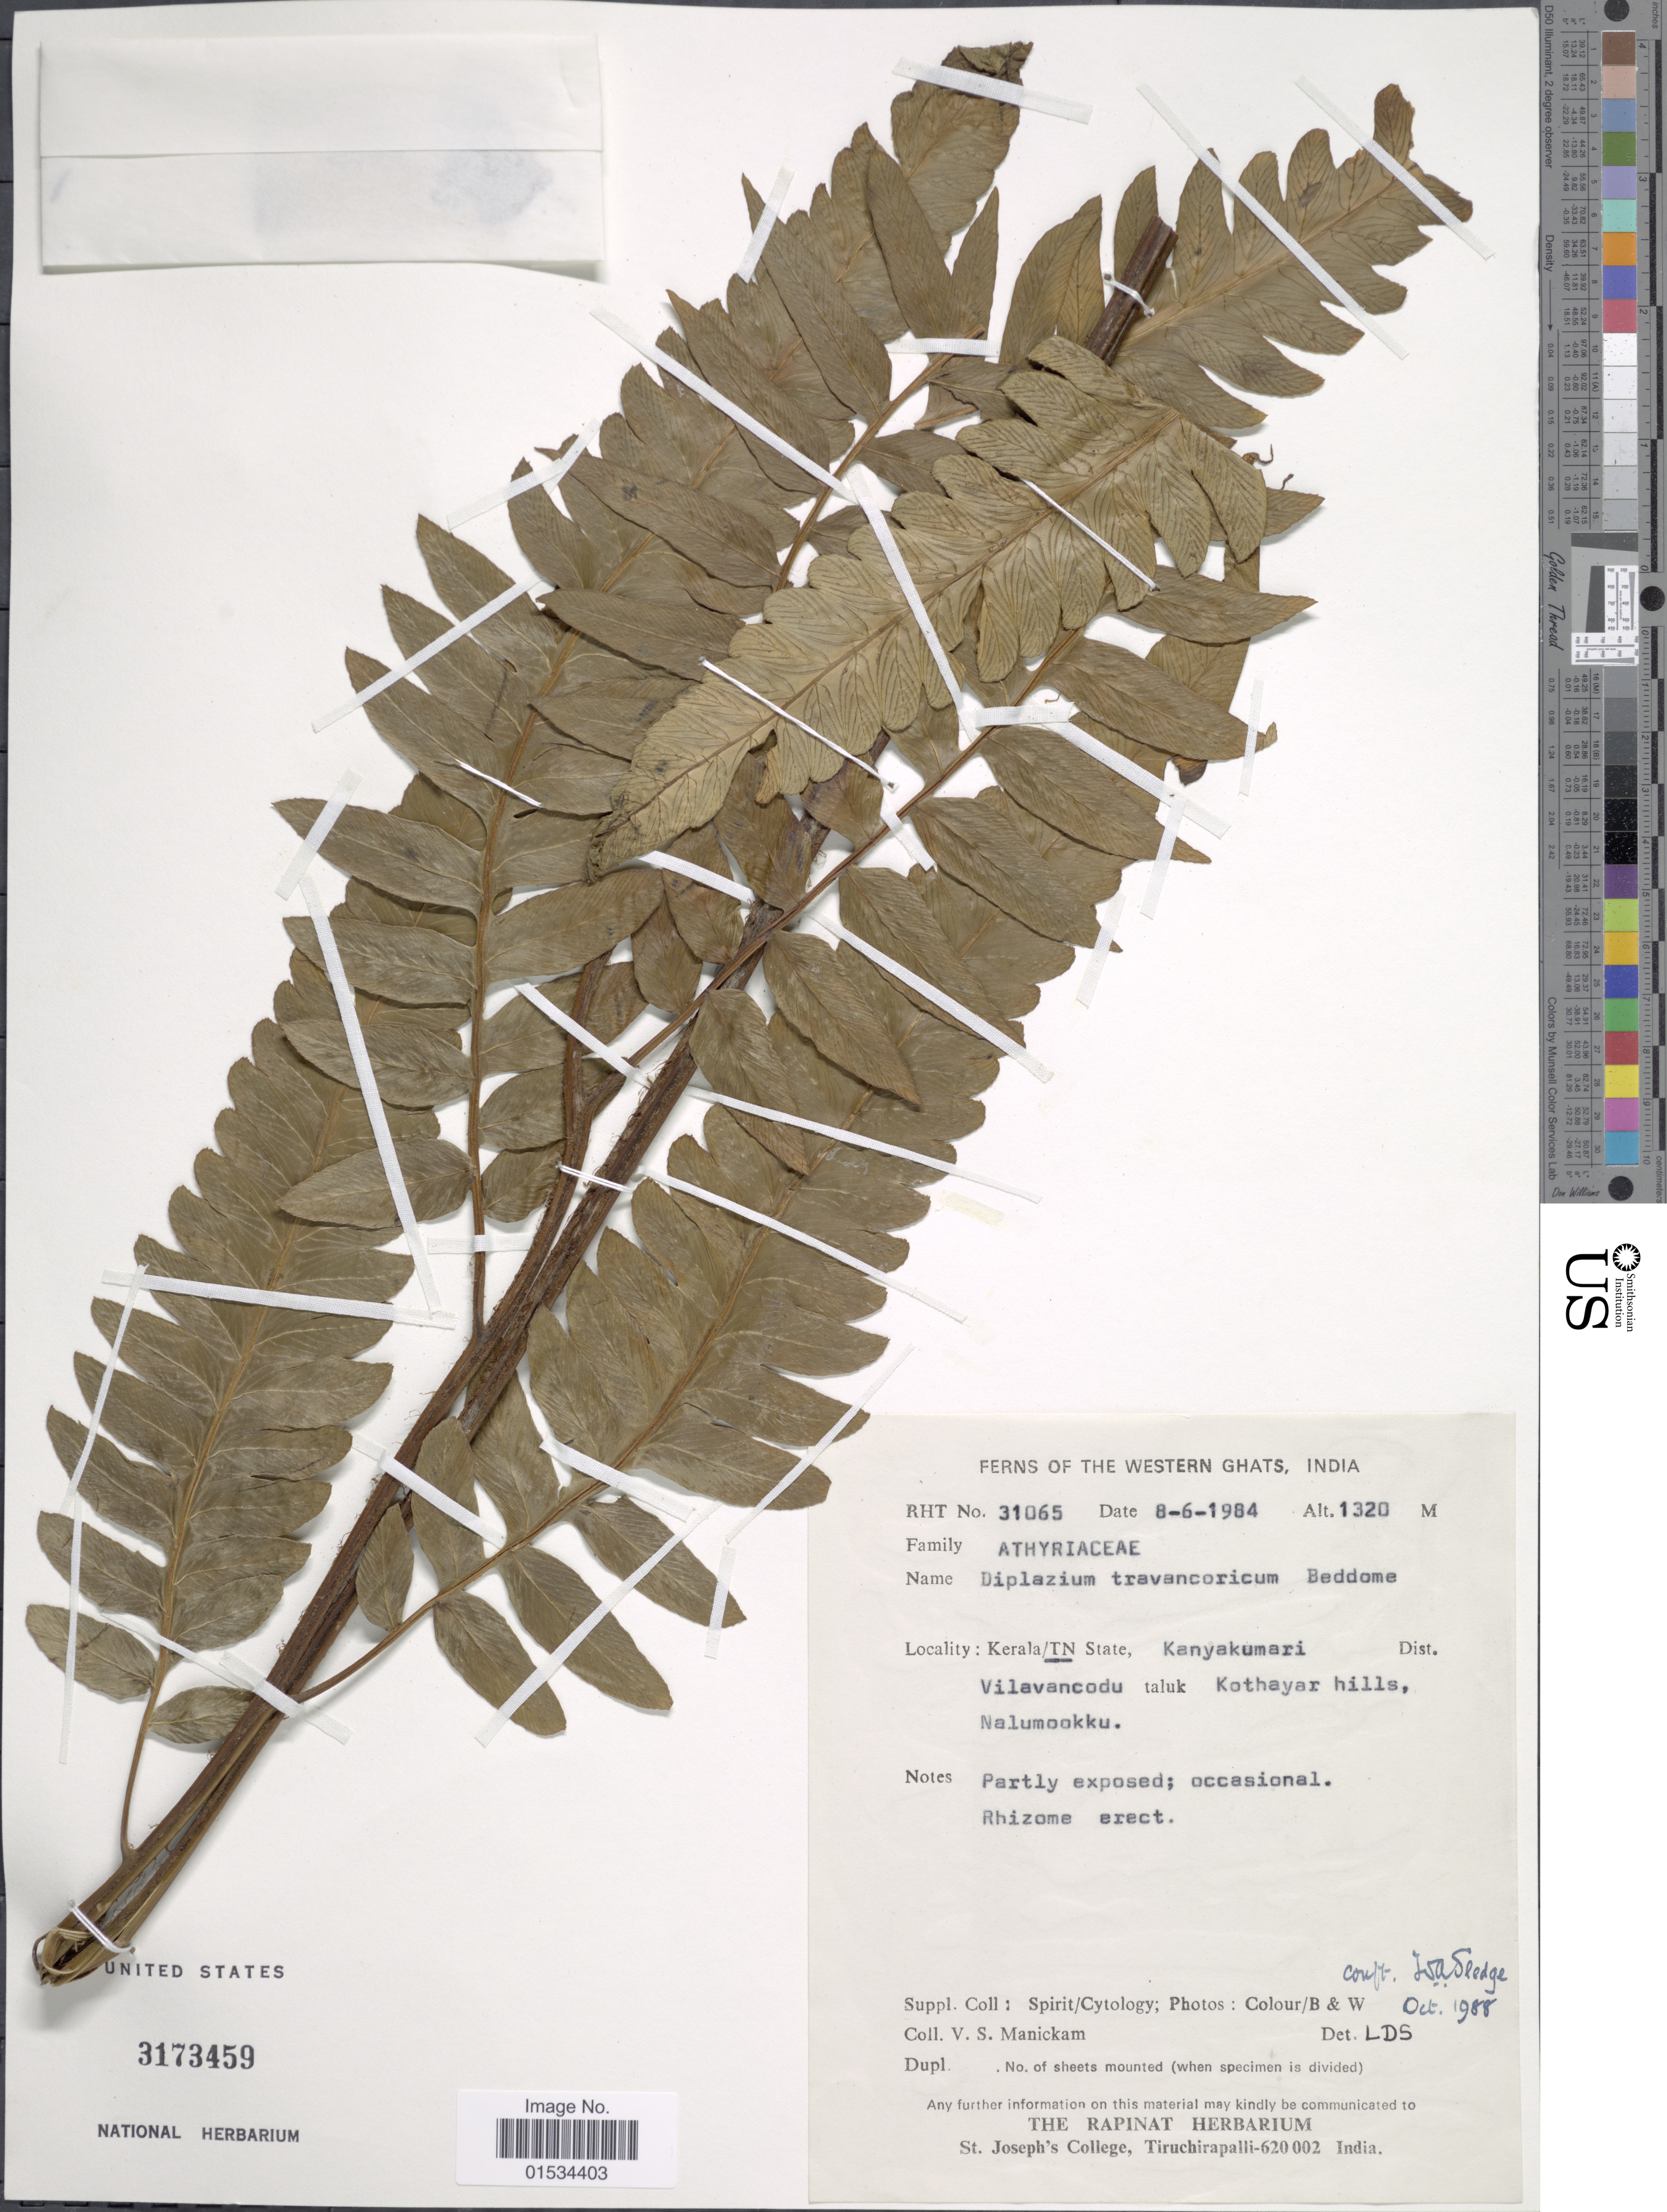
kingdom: Plantae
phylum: Tracheophyta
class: Polypodiopsida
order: Polypodiales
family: Athyriaceae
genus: Diplazium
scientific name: Diplazium travancoricum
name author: Bedd.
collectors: V. Manickam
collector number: RHT 31065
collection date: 1984-06-08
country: India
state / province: Kerala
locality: TN State, Kanyakumari, Vilavancodu taluk, Kothayar hills, Nalumooku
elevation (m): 1320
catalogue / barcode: US 3173459